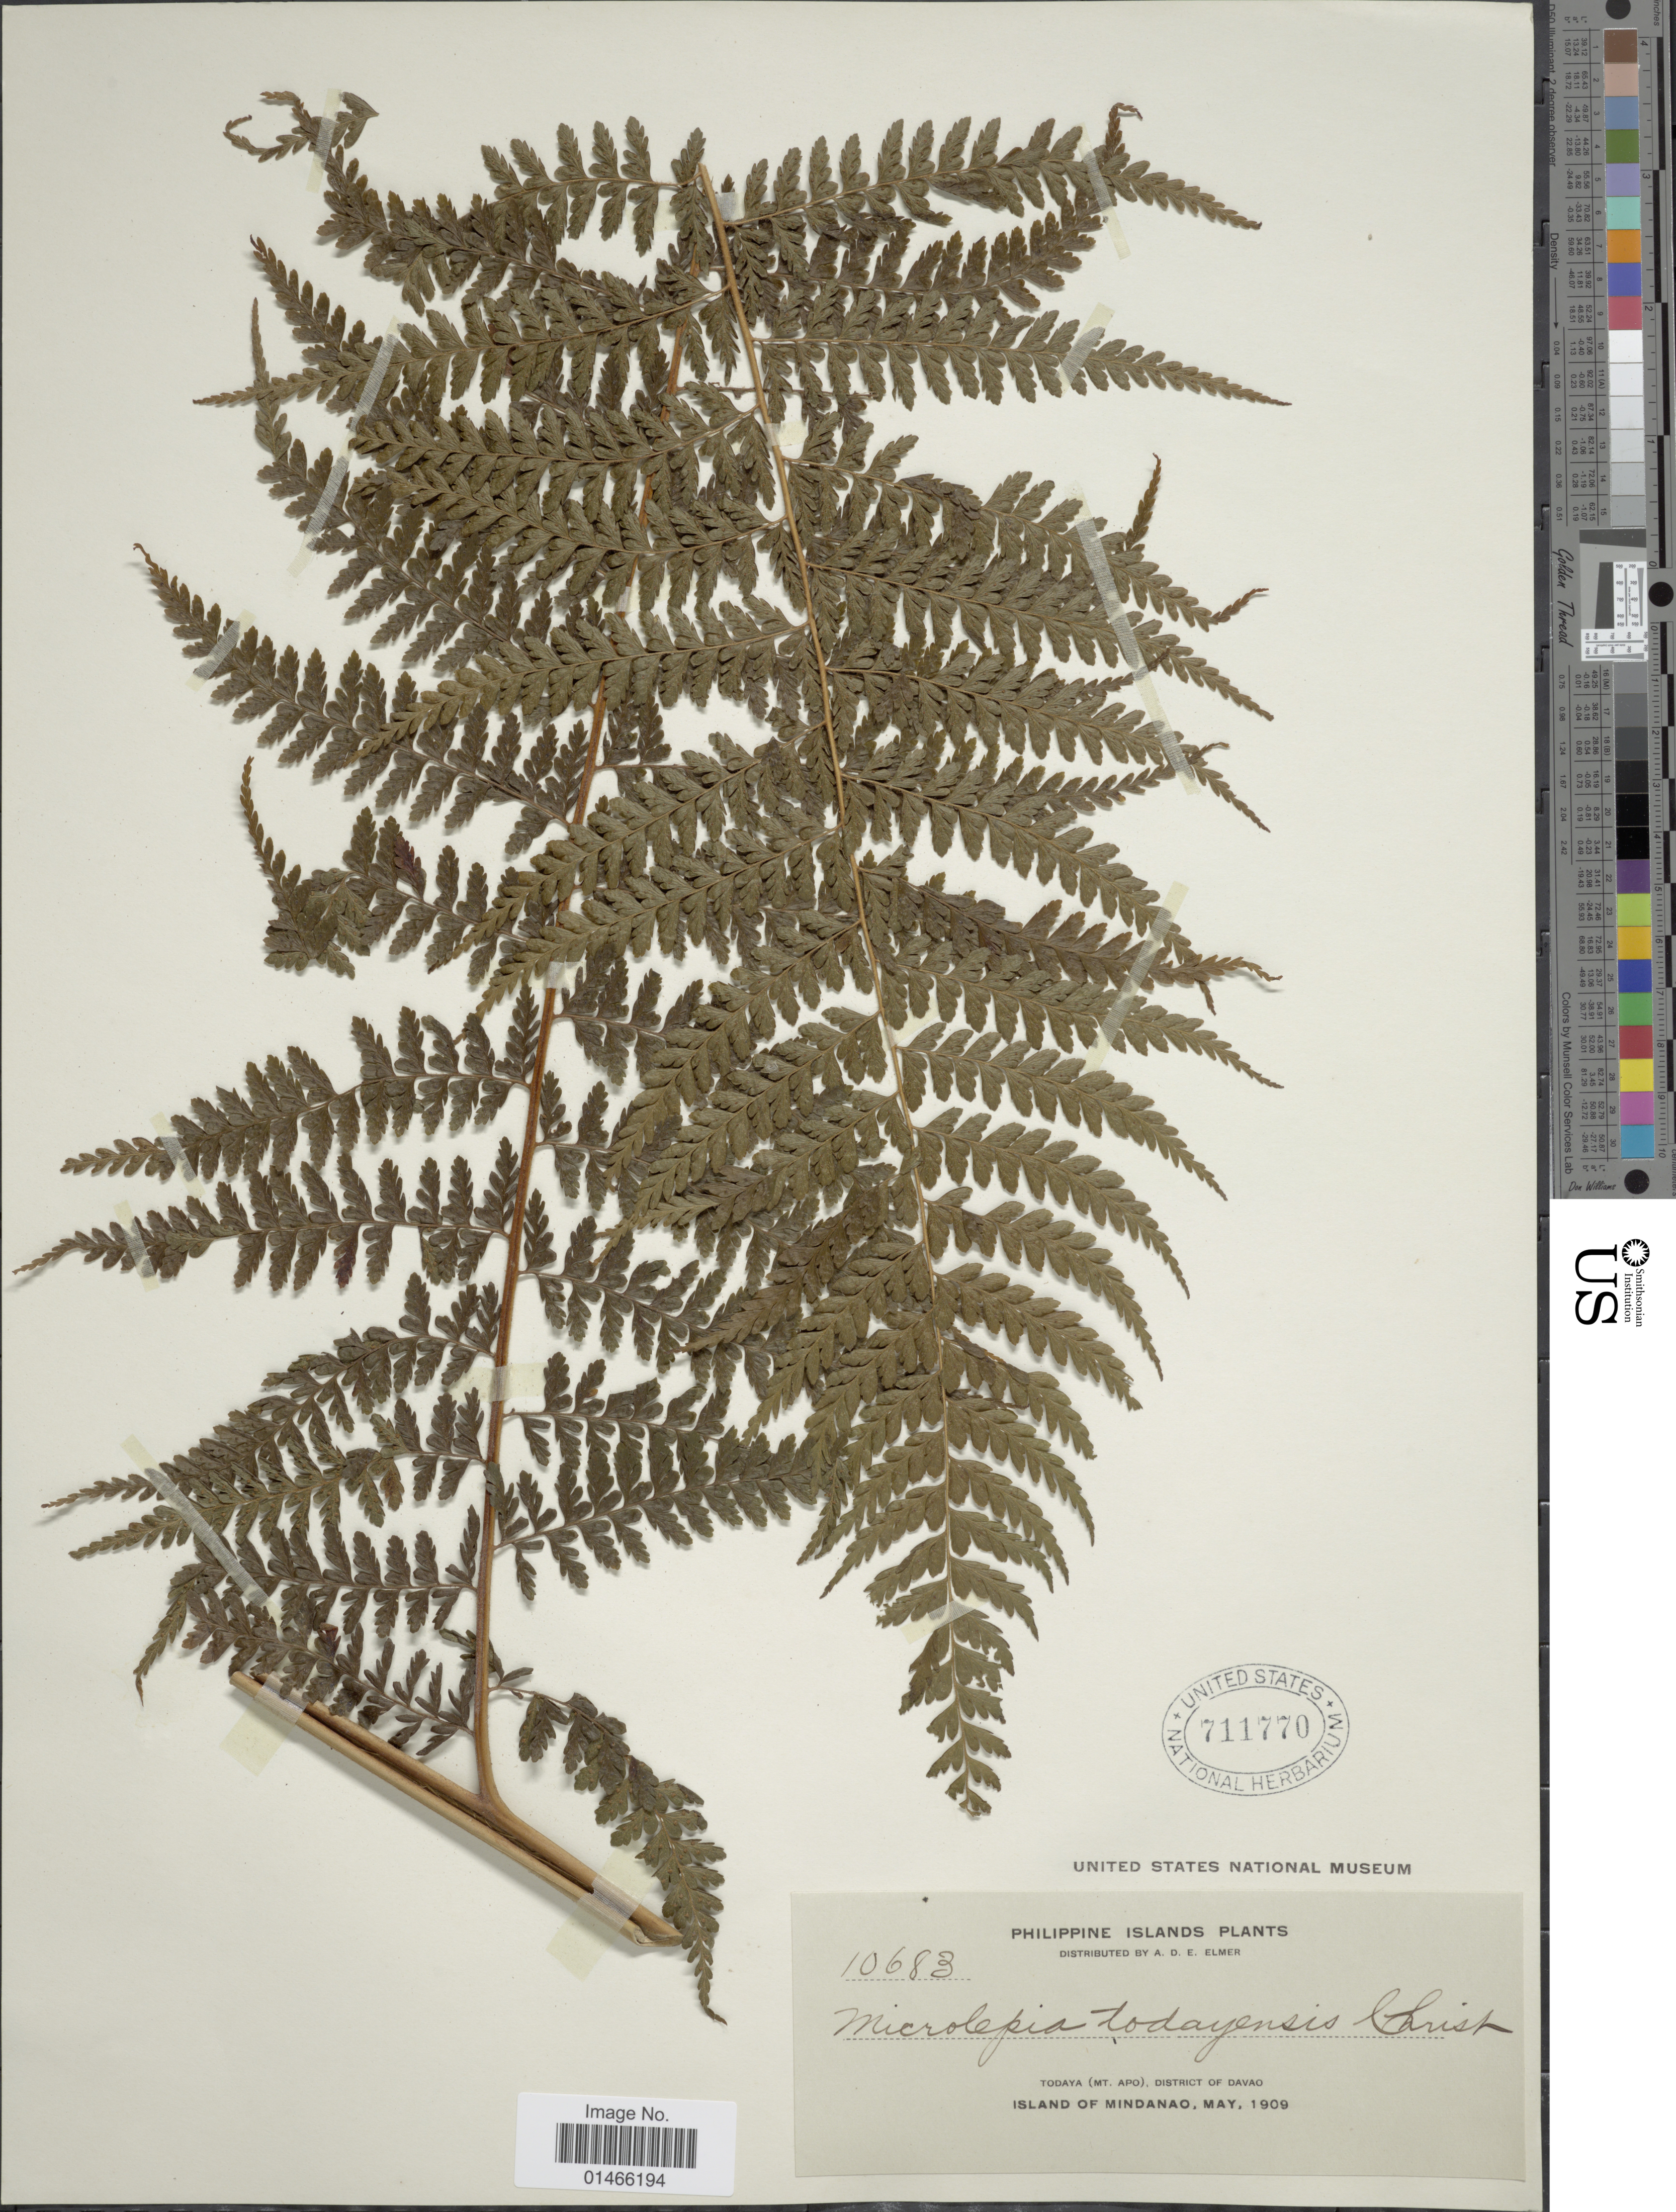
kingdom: Plantae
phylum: Tracheophyta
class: Polypodiopsida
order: Polypodiales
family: Dennstaedtiaceae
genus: Microlepia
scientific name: Microlepia todayensis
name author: Christ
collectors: A. D. E. Elmer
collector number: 10683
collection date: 1909-05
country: Philippines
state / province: Davao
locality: Todaya (Mt. Apo), District of Davao. Island of Mindanao.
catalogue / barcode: US 711770